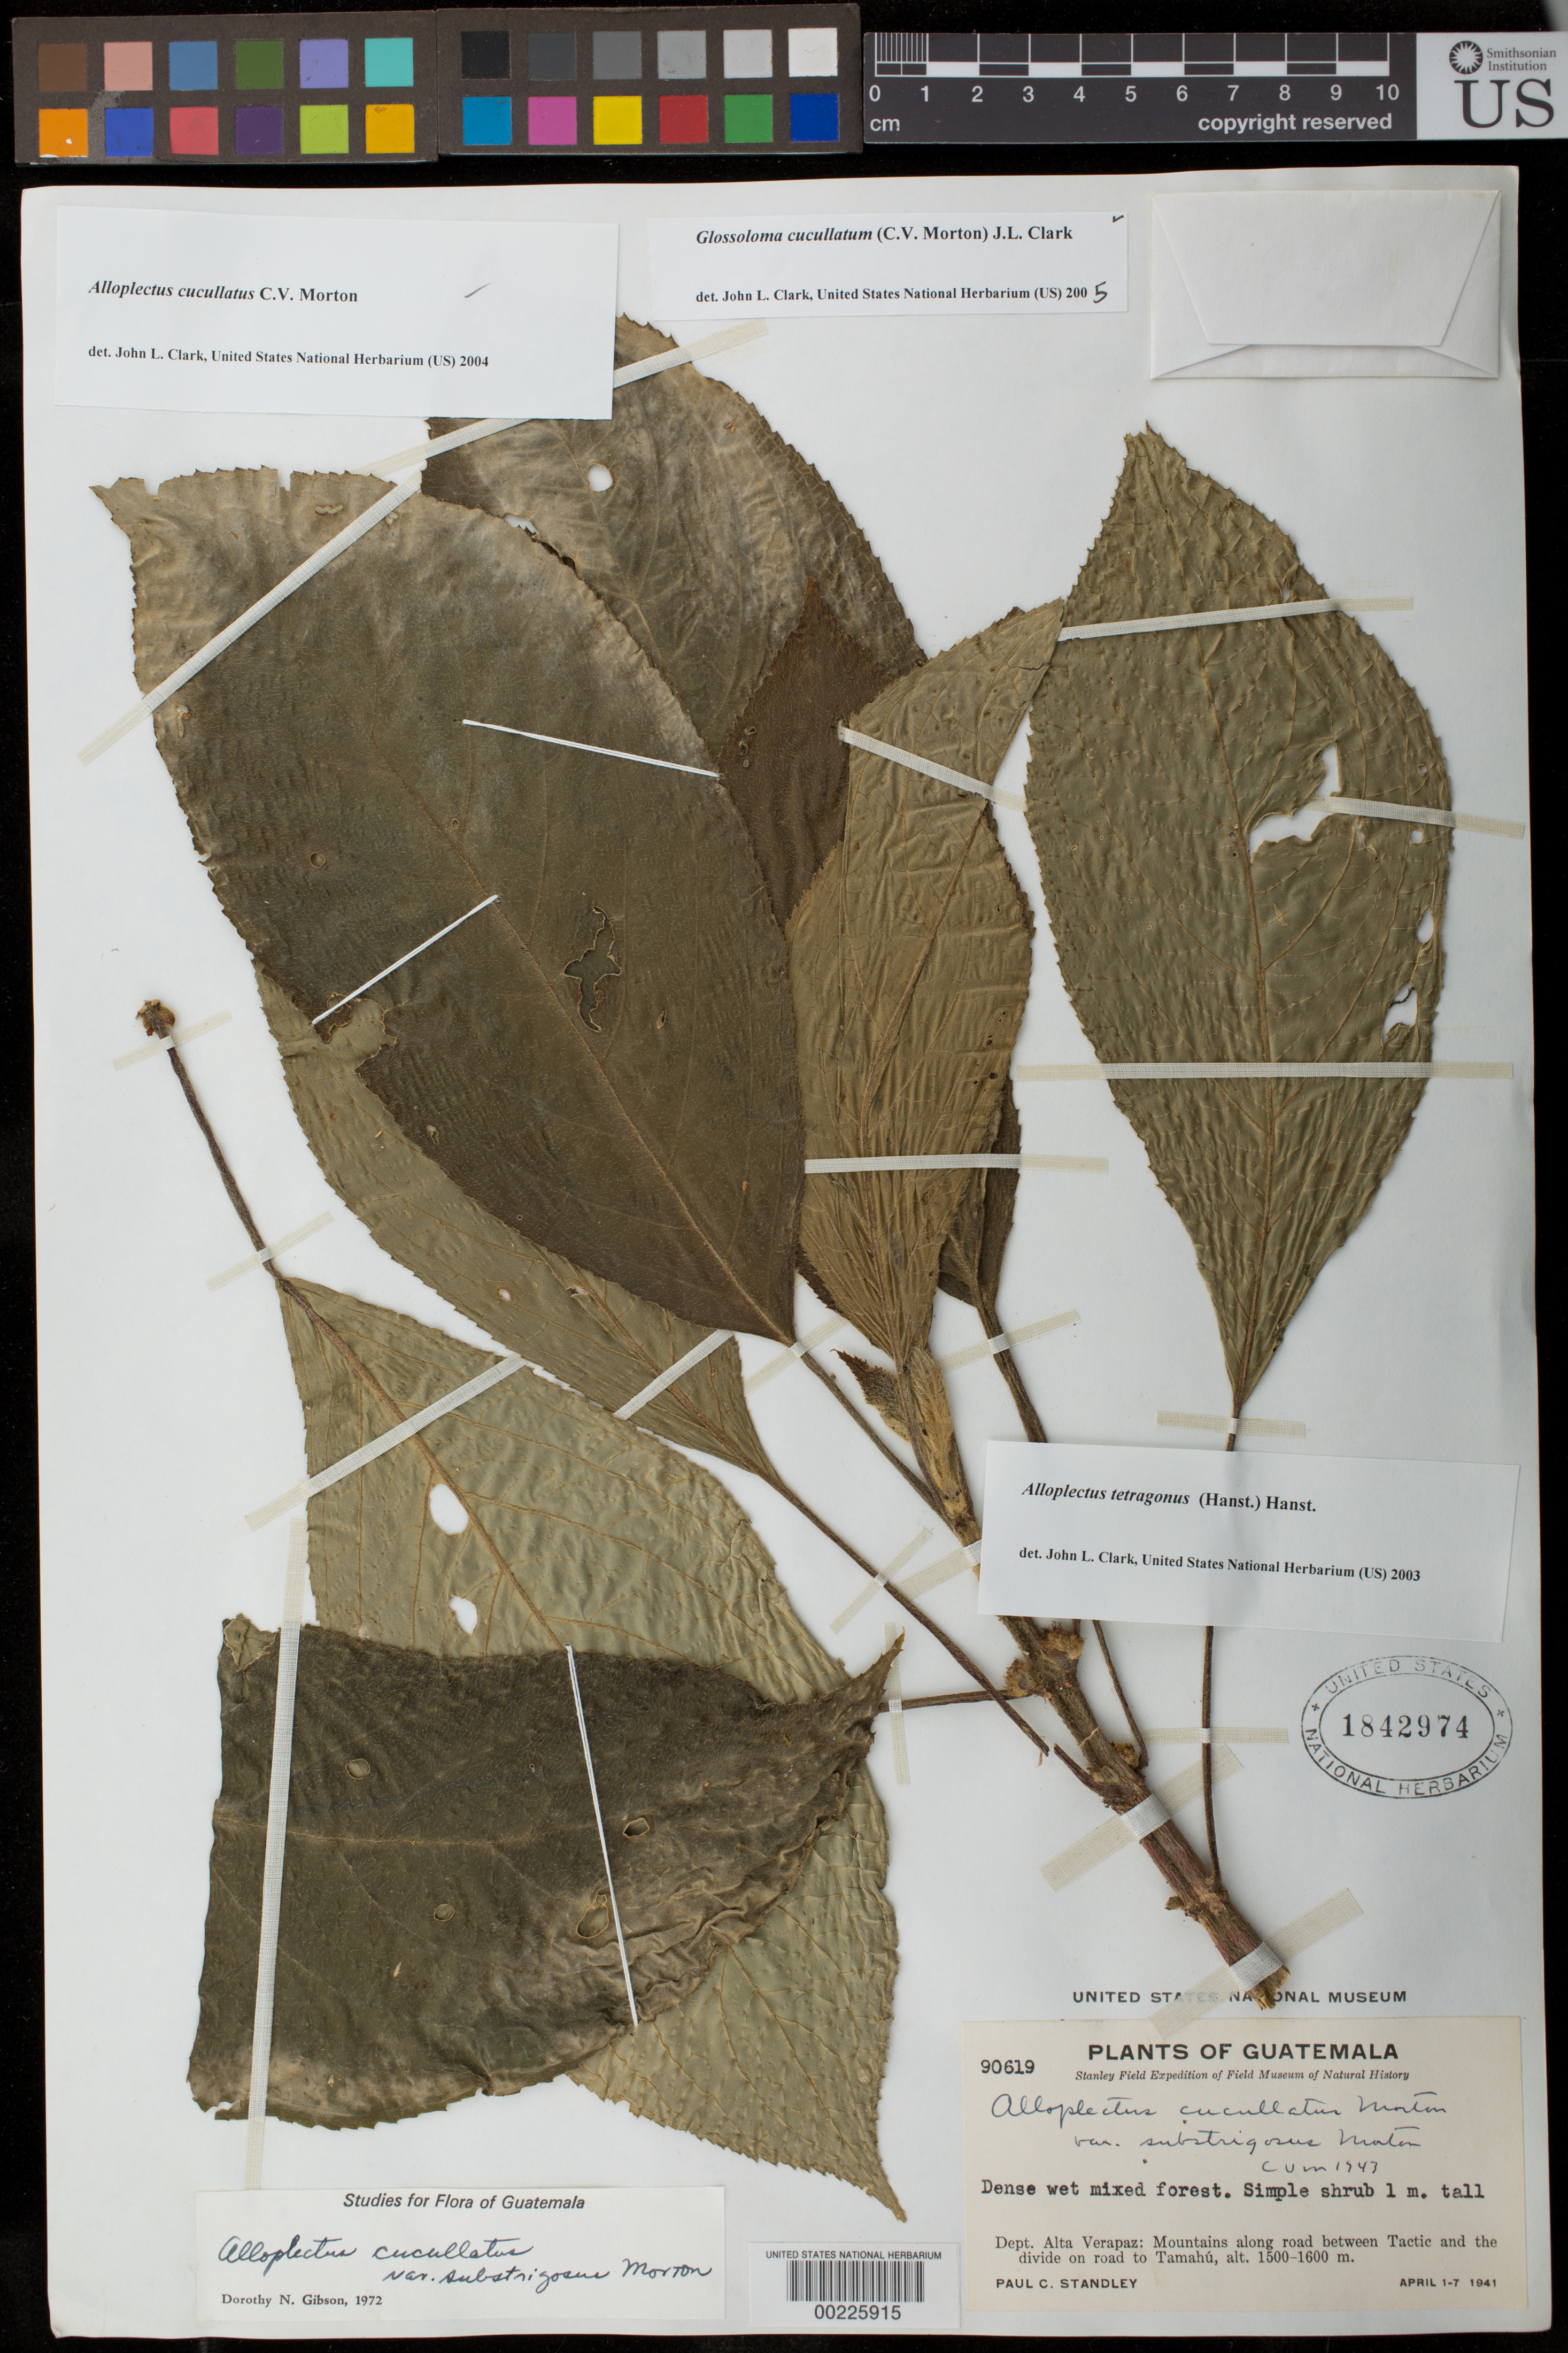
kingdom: Plantae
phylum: Tracheophyta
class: Magnoliopsida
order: Lamiales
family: Gesneriaceae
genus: Glossoloma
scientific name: Glossoloma cucullatum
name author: (C.V. Morton) J.L. Clark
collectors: P. C. Standley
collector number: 90619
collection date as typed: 1-7 Apr 1941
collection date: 1941-04-01/1941-04-07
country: Guatemala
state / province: Alta Verapaz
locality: Mountains along road between Tactic and the divide on road to Tamahu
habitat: Dense wet mixed forest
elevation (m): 1500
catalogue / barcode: US 1842974